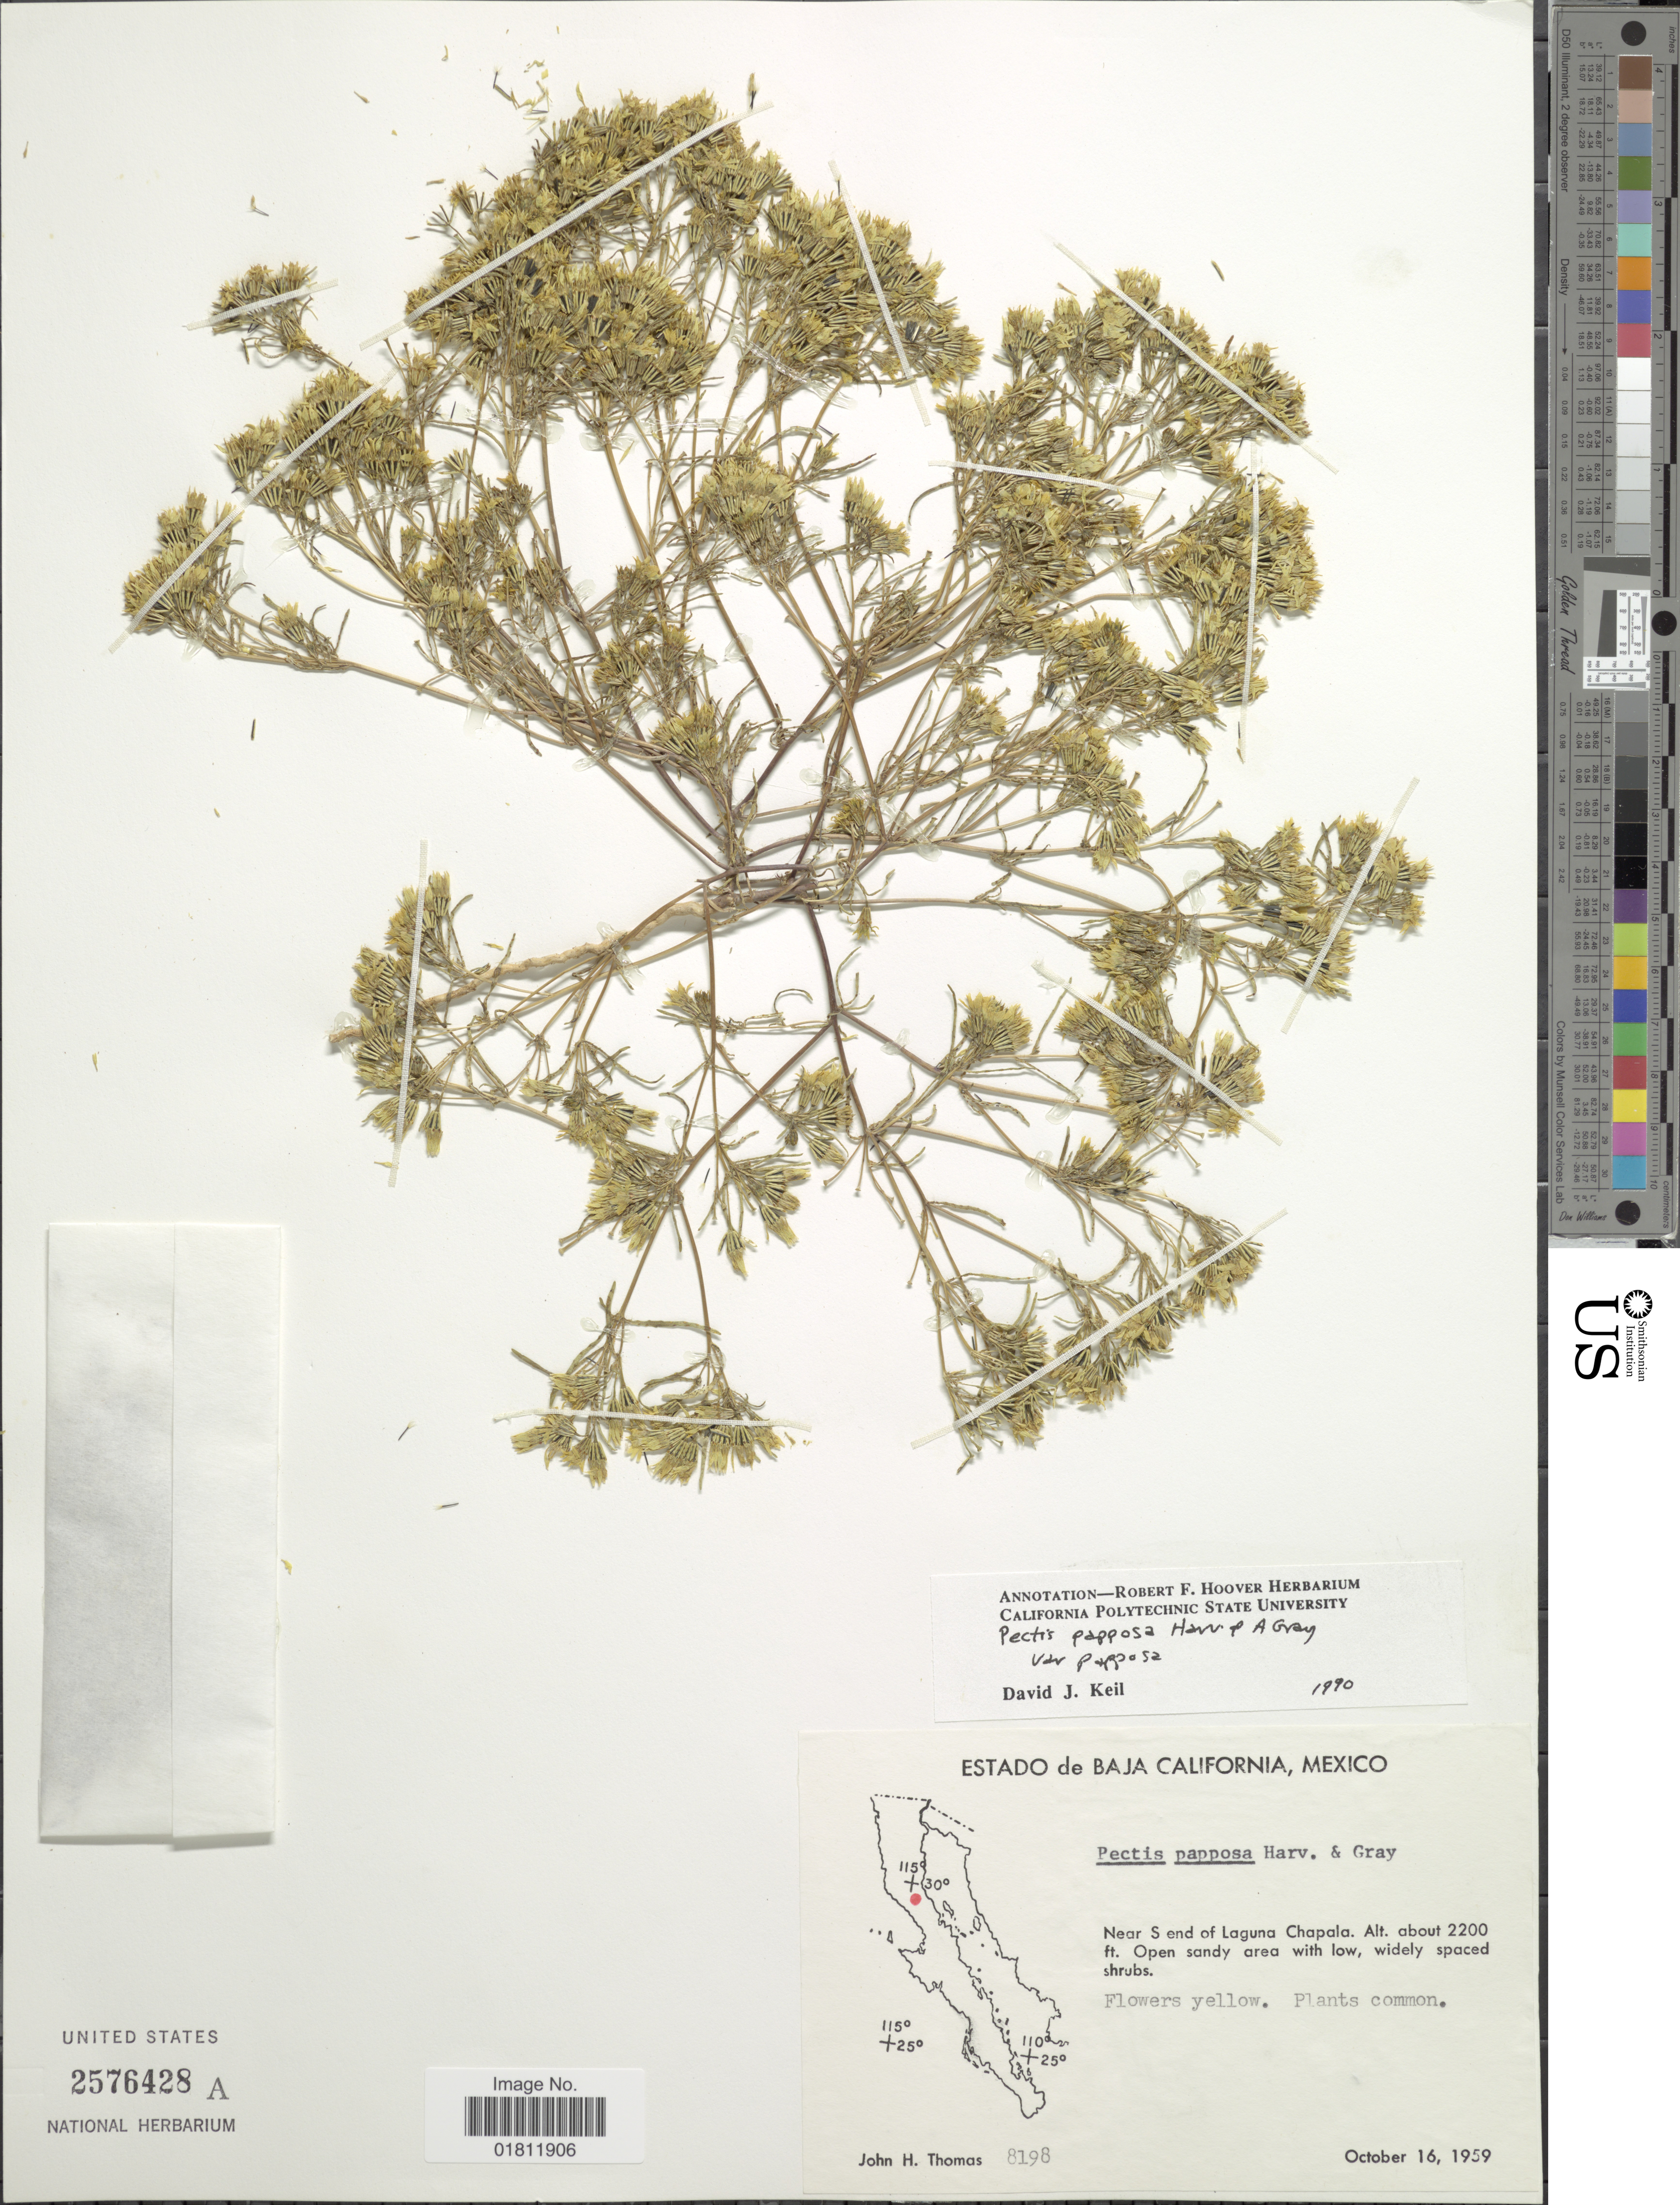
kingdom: Plantae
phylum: Tracheophyta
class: Magnoliopsida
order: Asterales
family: Asteraceae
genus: Pectis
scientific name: Pectis papposa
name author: Harv. & A. Gray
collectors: J. H. Thomas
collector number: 8198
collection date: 1959-10-16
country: Mexico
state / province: Baja California Sur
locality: Estado de Baja California, Mexico. Near S end of Laguna.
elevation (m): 671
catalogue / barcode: US 2576428A